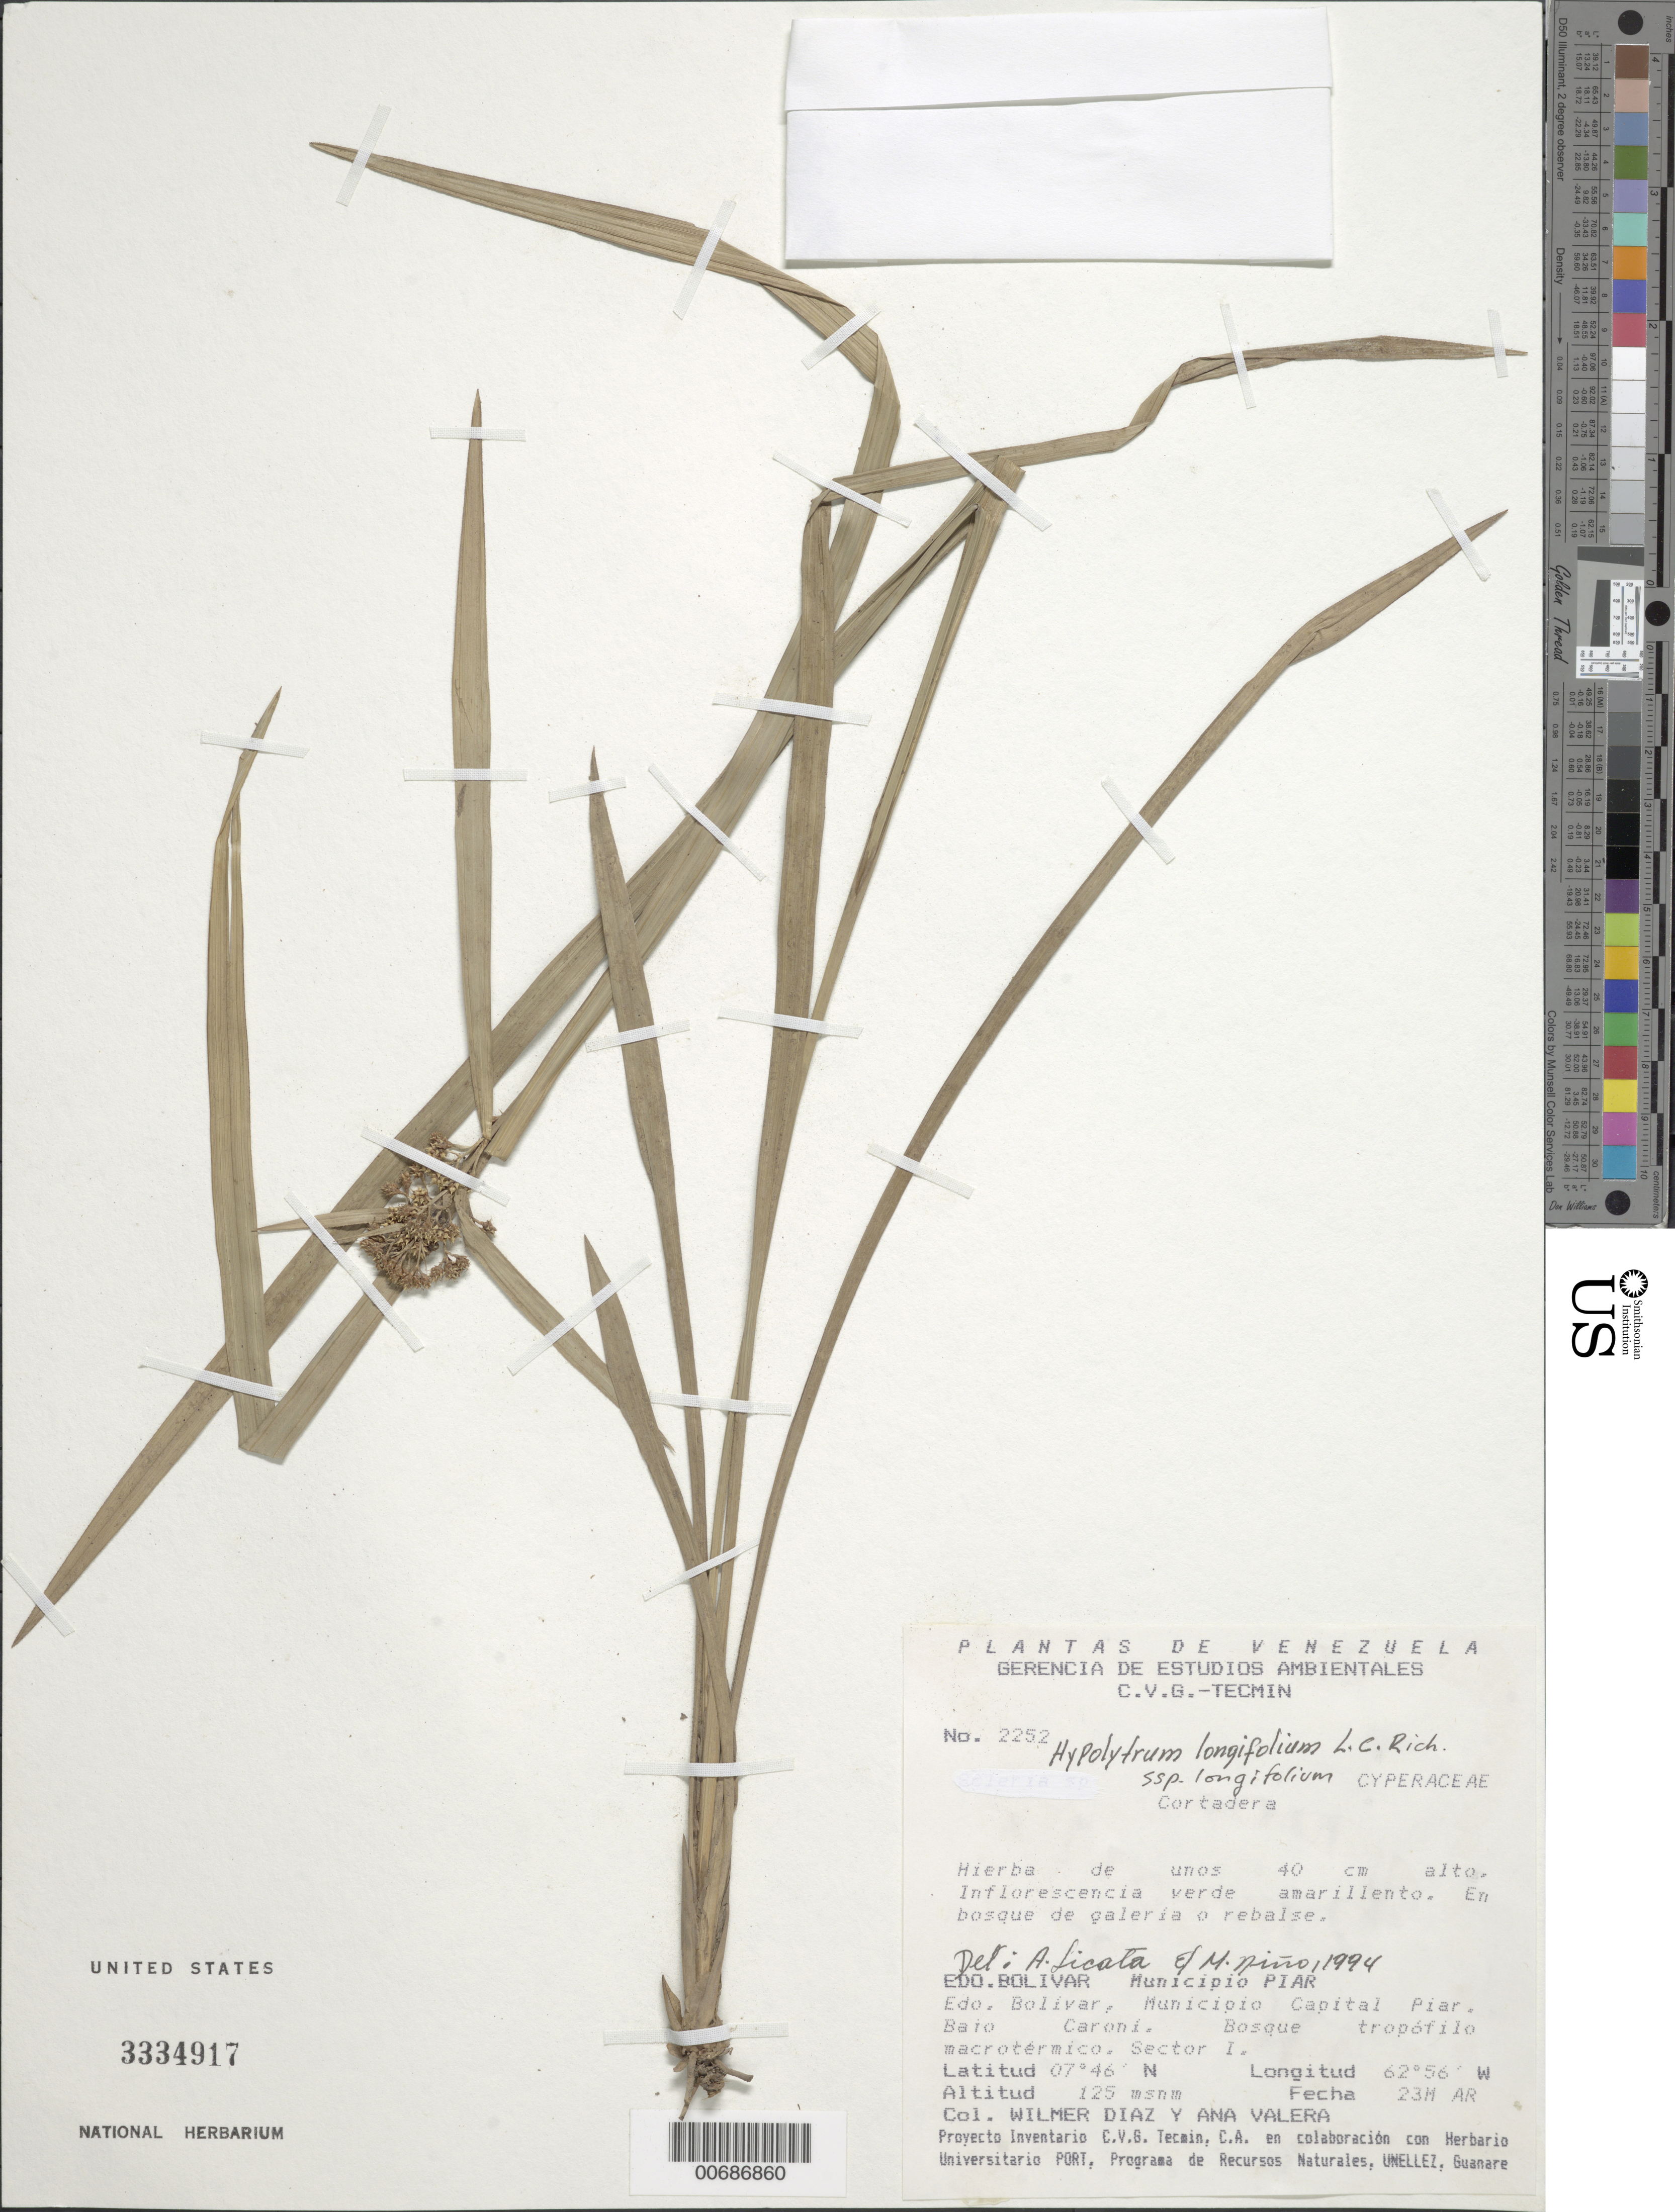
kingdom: Plantae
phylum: Tracheophyta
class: Liliopsida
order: Poales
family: Cyperaceae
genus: Hypolytrum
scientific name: Hypolytrum longifolium subsp. longifolium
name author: (Rich.) Nees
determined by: Licata, A.; Niño, S. M.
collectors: W. Díaz P. & A. Valera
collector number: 2252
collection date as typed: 23-Mar-94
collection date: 1994-03-23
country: Venezuela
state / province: Bolívar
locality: Mun. Piar, Mun. Capital Piar, Bajo Caroní, Sector I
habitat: Bosque de galeria o rebalse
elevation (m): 125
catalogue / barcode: US 3334917